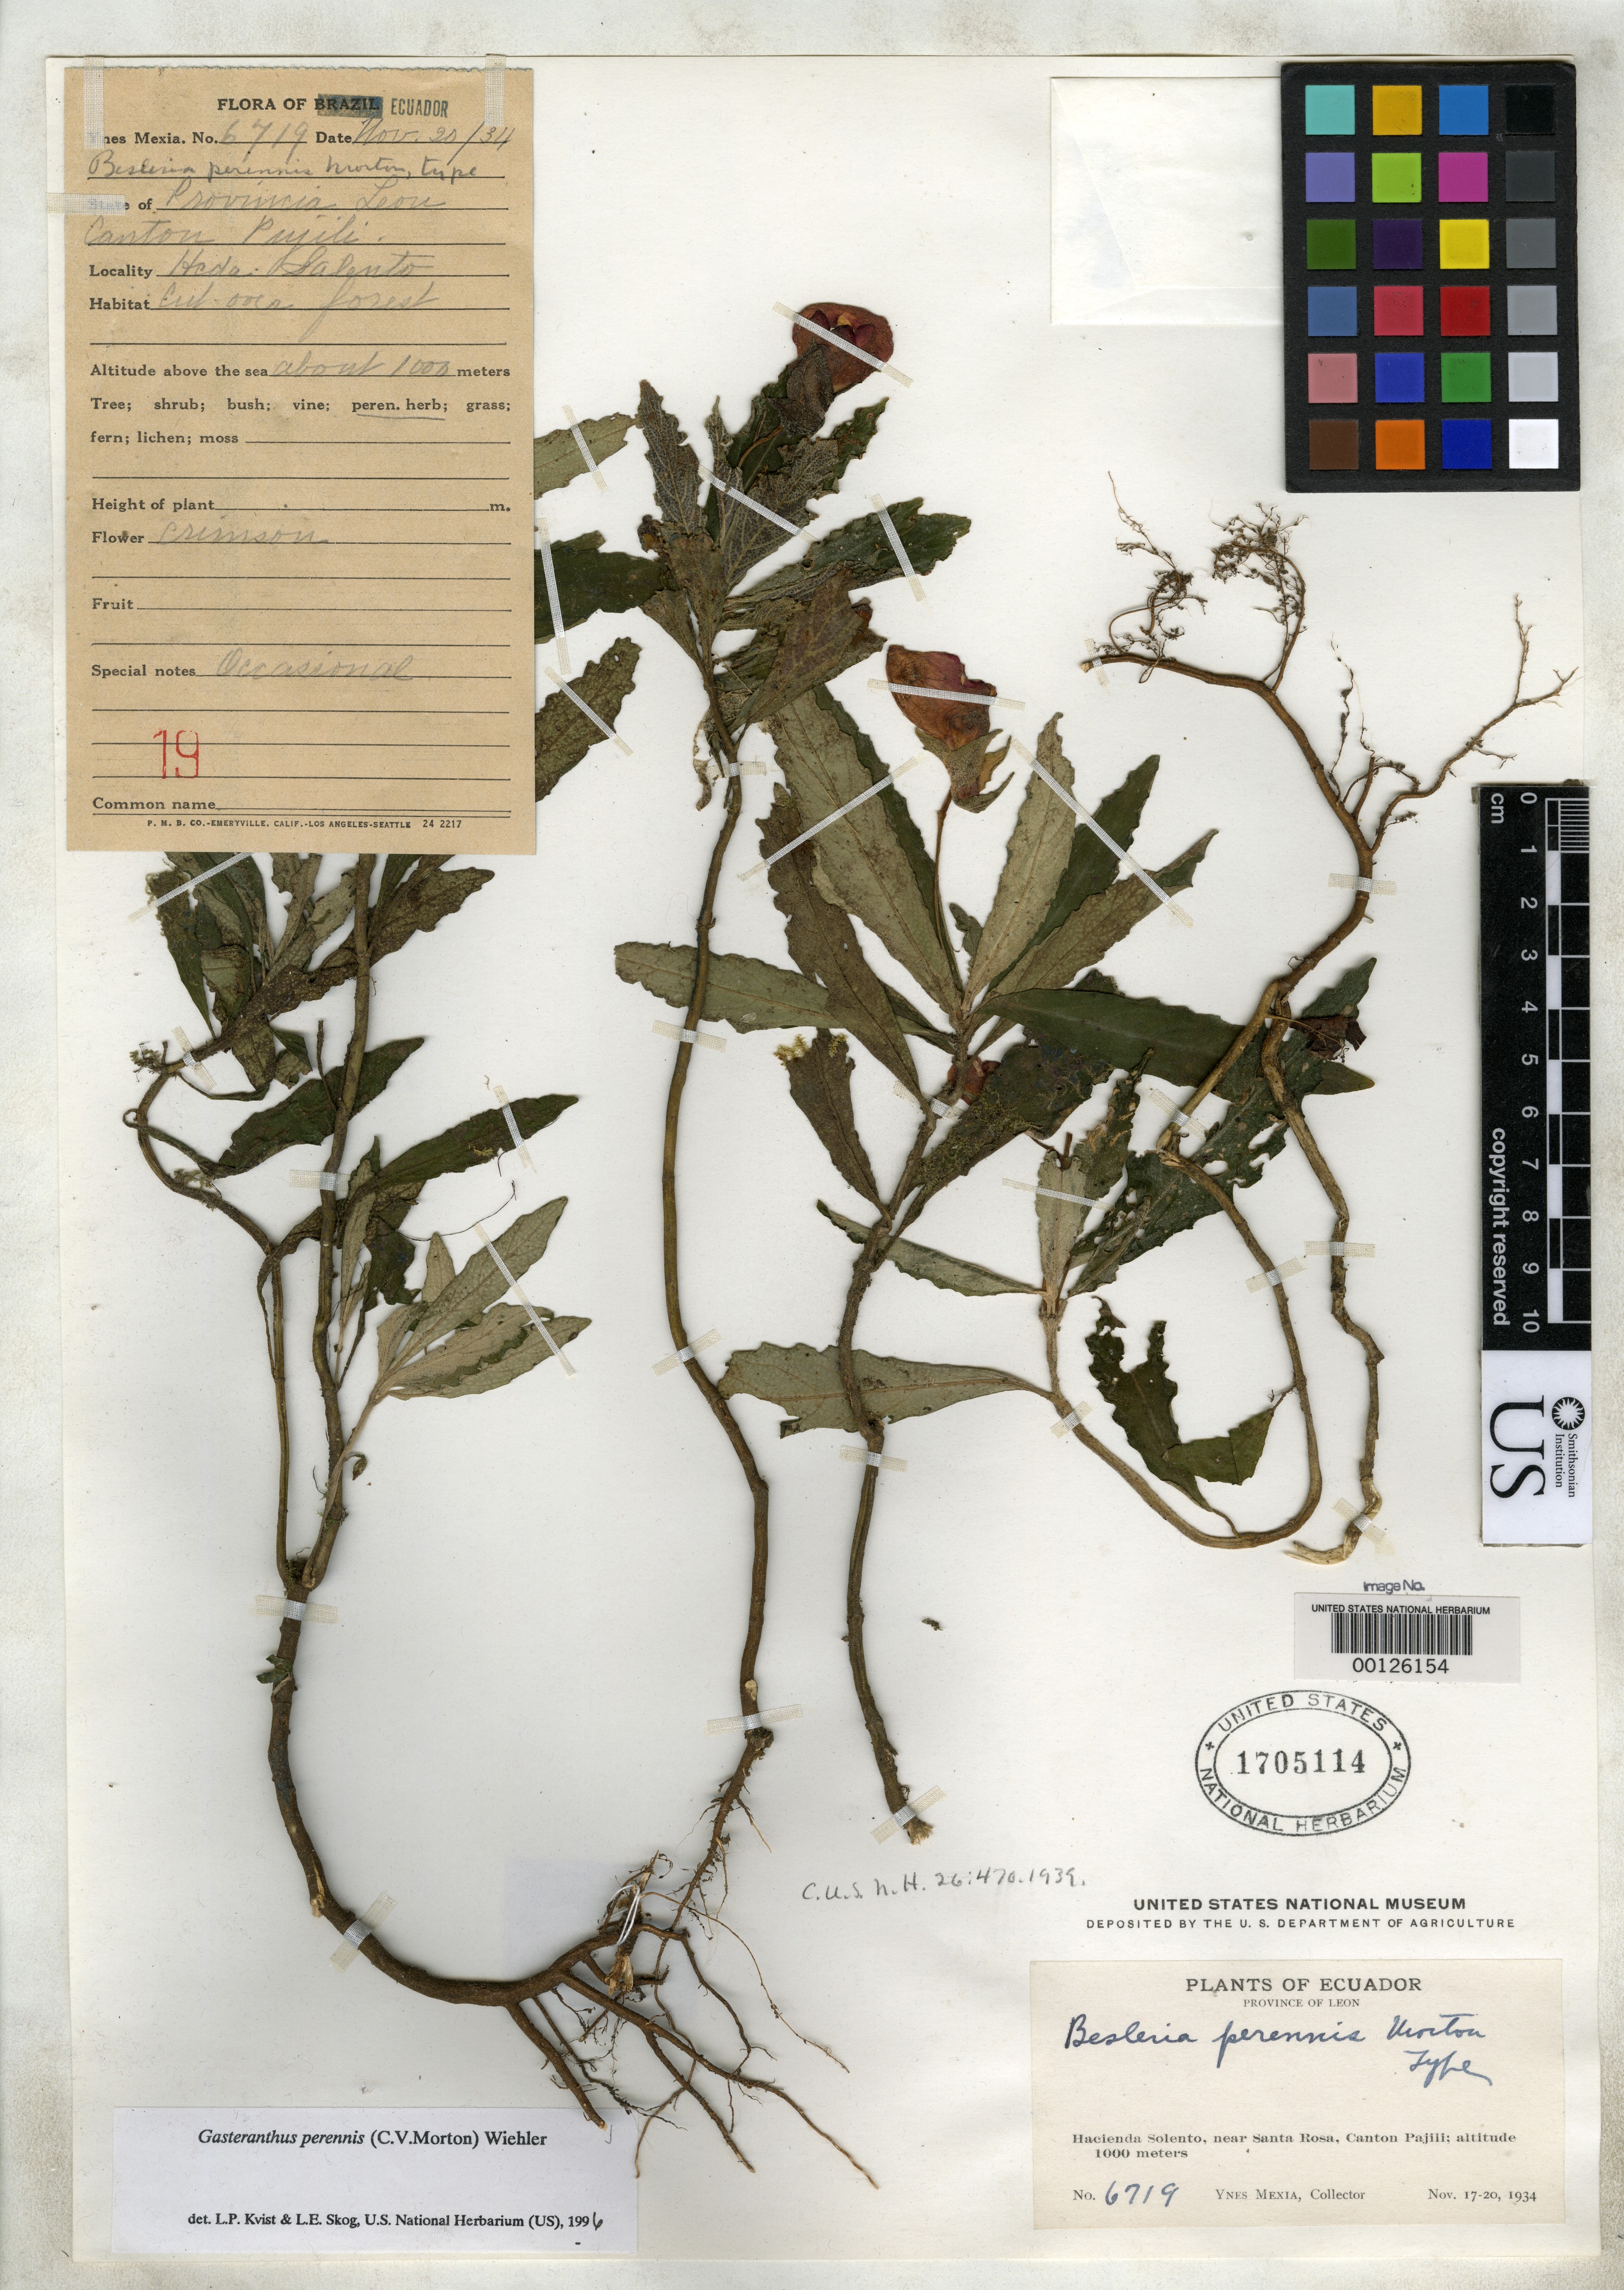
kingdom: Plantae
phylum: Tracheophyta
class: Magnoliopsida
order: Lamiales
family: Gesneriaceae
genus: Besleria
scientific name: Besleria perennis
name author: C.V. Morton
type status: Holotype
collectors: Y. Mexia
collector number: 6719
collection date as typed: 20 Nov 1934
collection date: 1934-11-20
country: Ecuador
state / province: Cotopaxi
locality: Leon, Canton Pujuli, Hacienda Salento.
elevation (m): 1000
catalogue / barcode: US 1705114